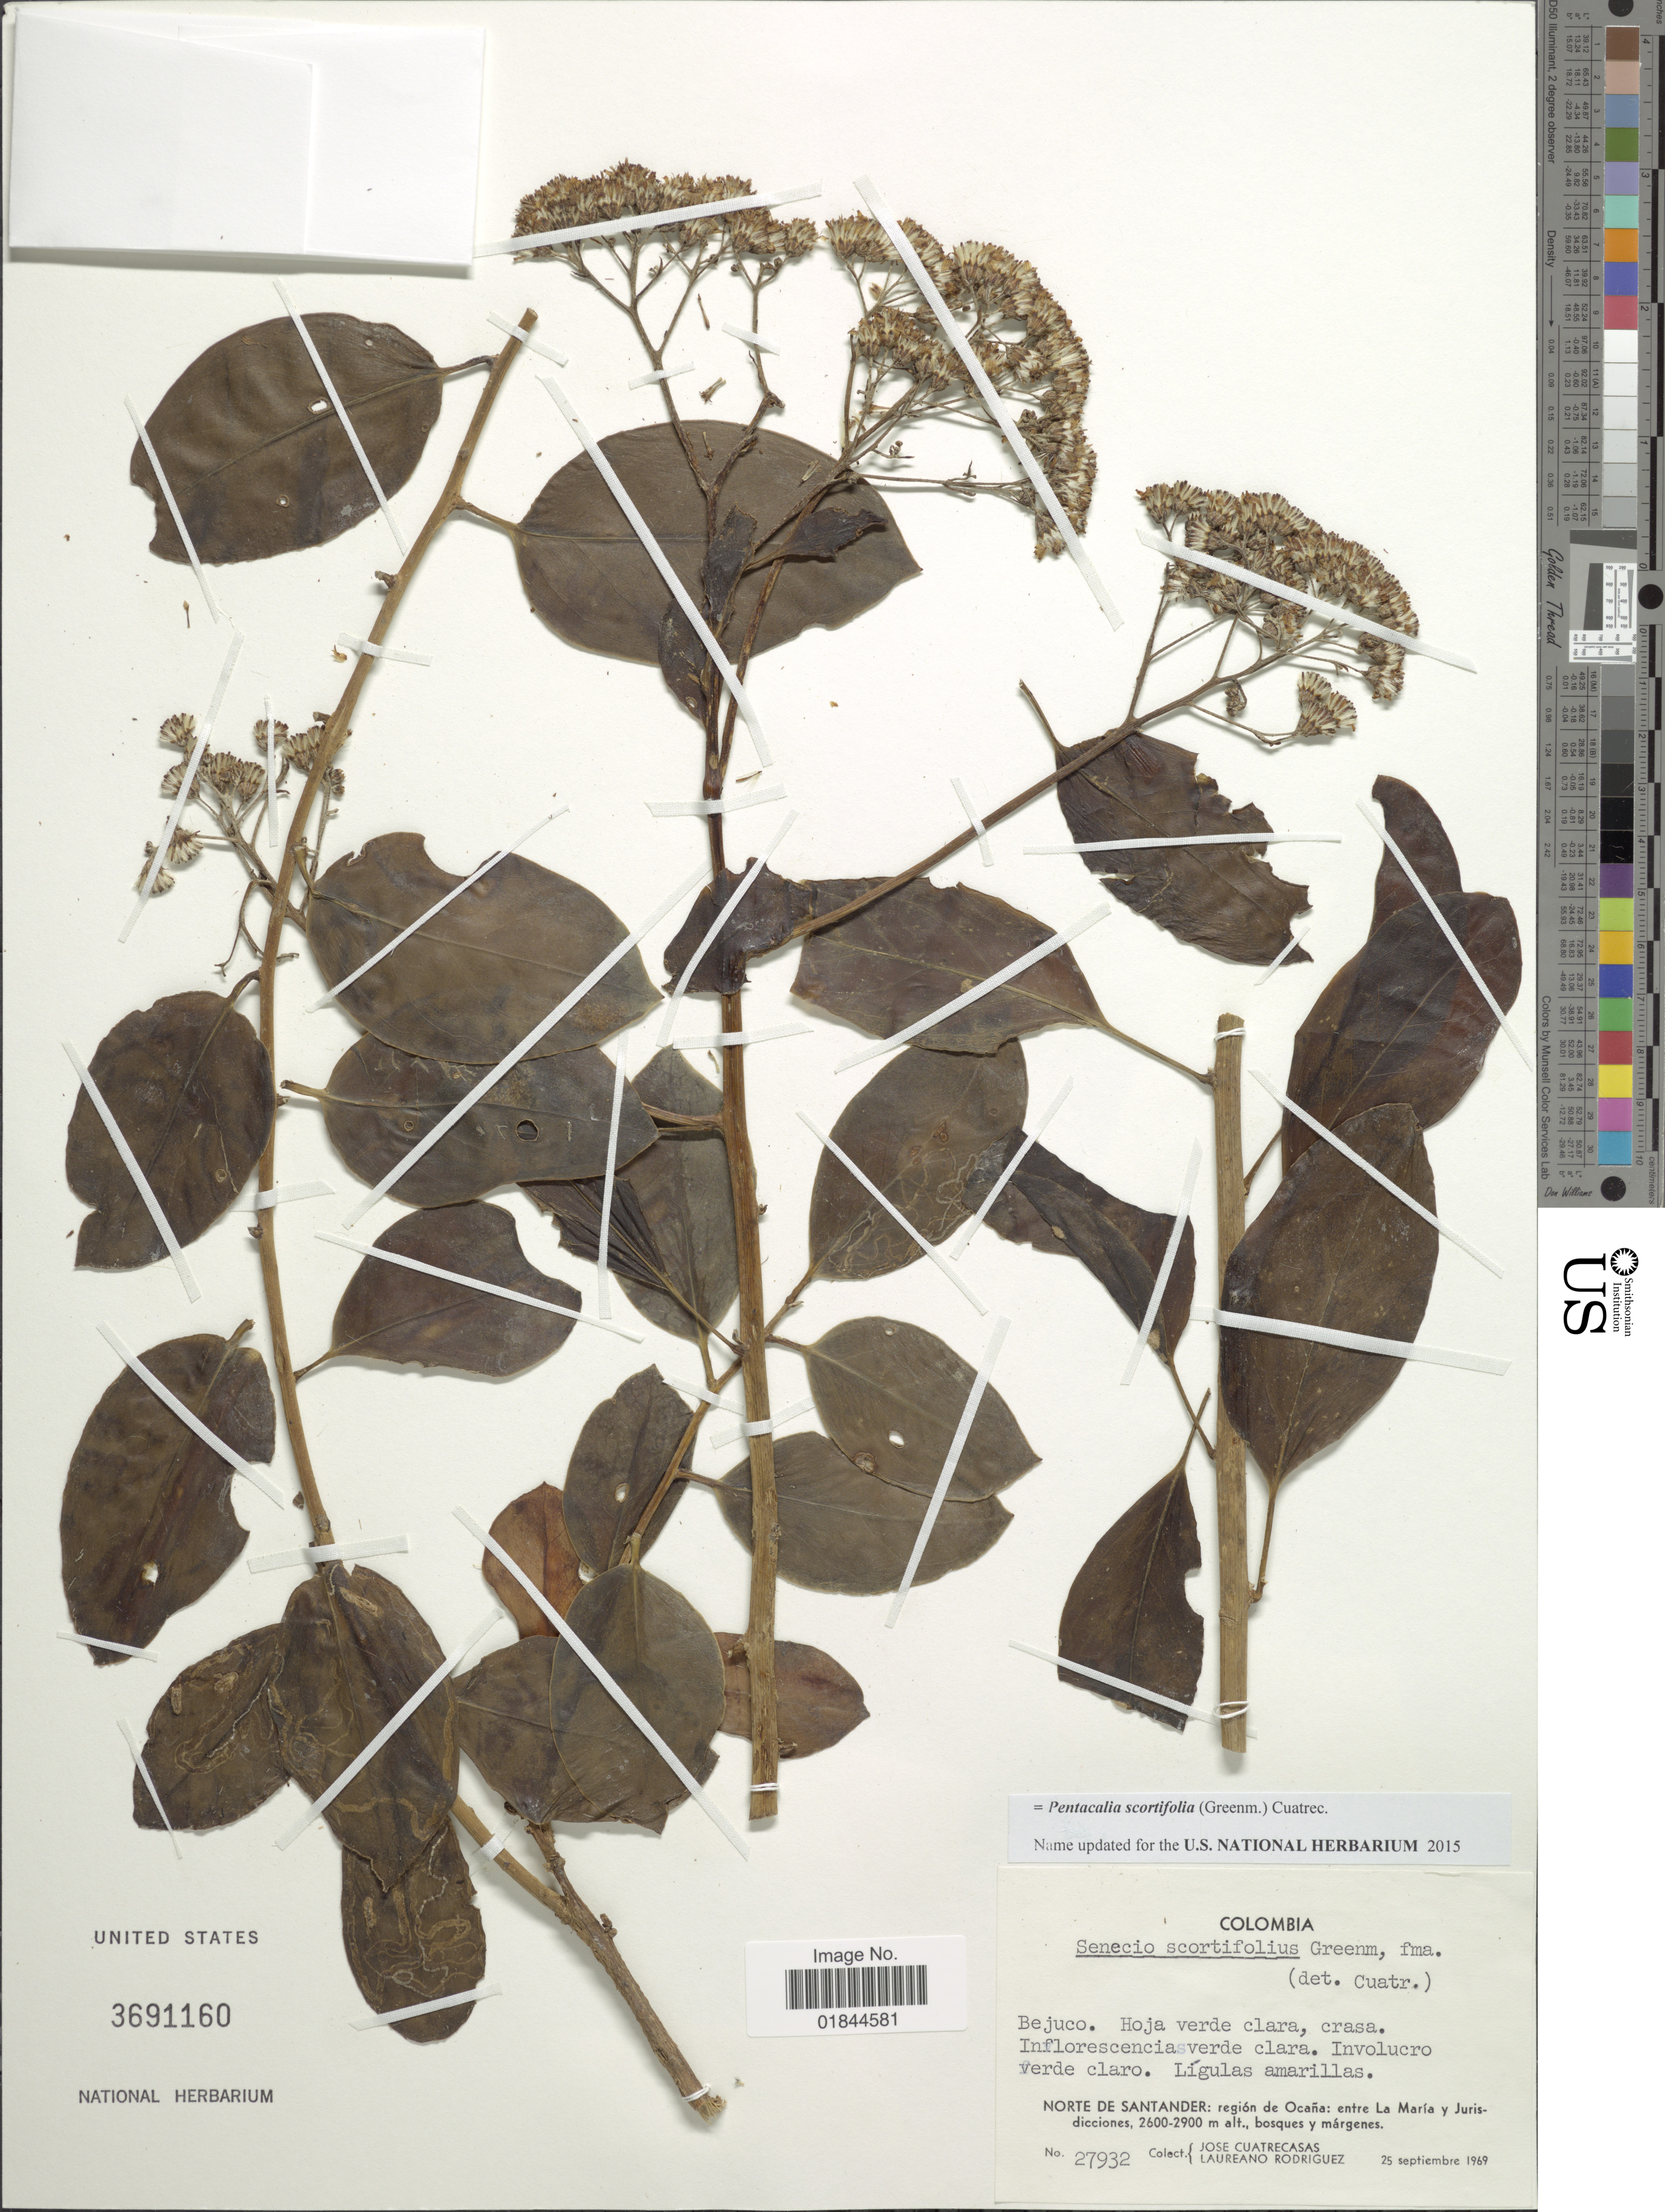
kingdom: Plantae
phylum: Tracheophyta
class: Magnoliopsida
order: Asterales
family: Asteraceae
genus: Pentacalia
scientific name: Pentacalia scortifolia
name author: (Greenm.) Cuatrec.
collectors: J. Cuatrecasas & L. Rodriguez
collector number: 27932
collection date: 1969-09-25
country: Colombia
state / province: Norte de Santander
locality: Region de Ocana, entre La Maria y Jurisdicciones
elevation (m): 2600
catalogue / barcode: US 3691160